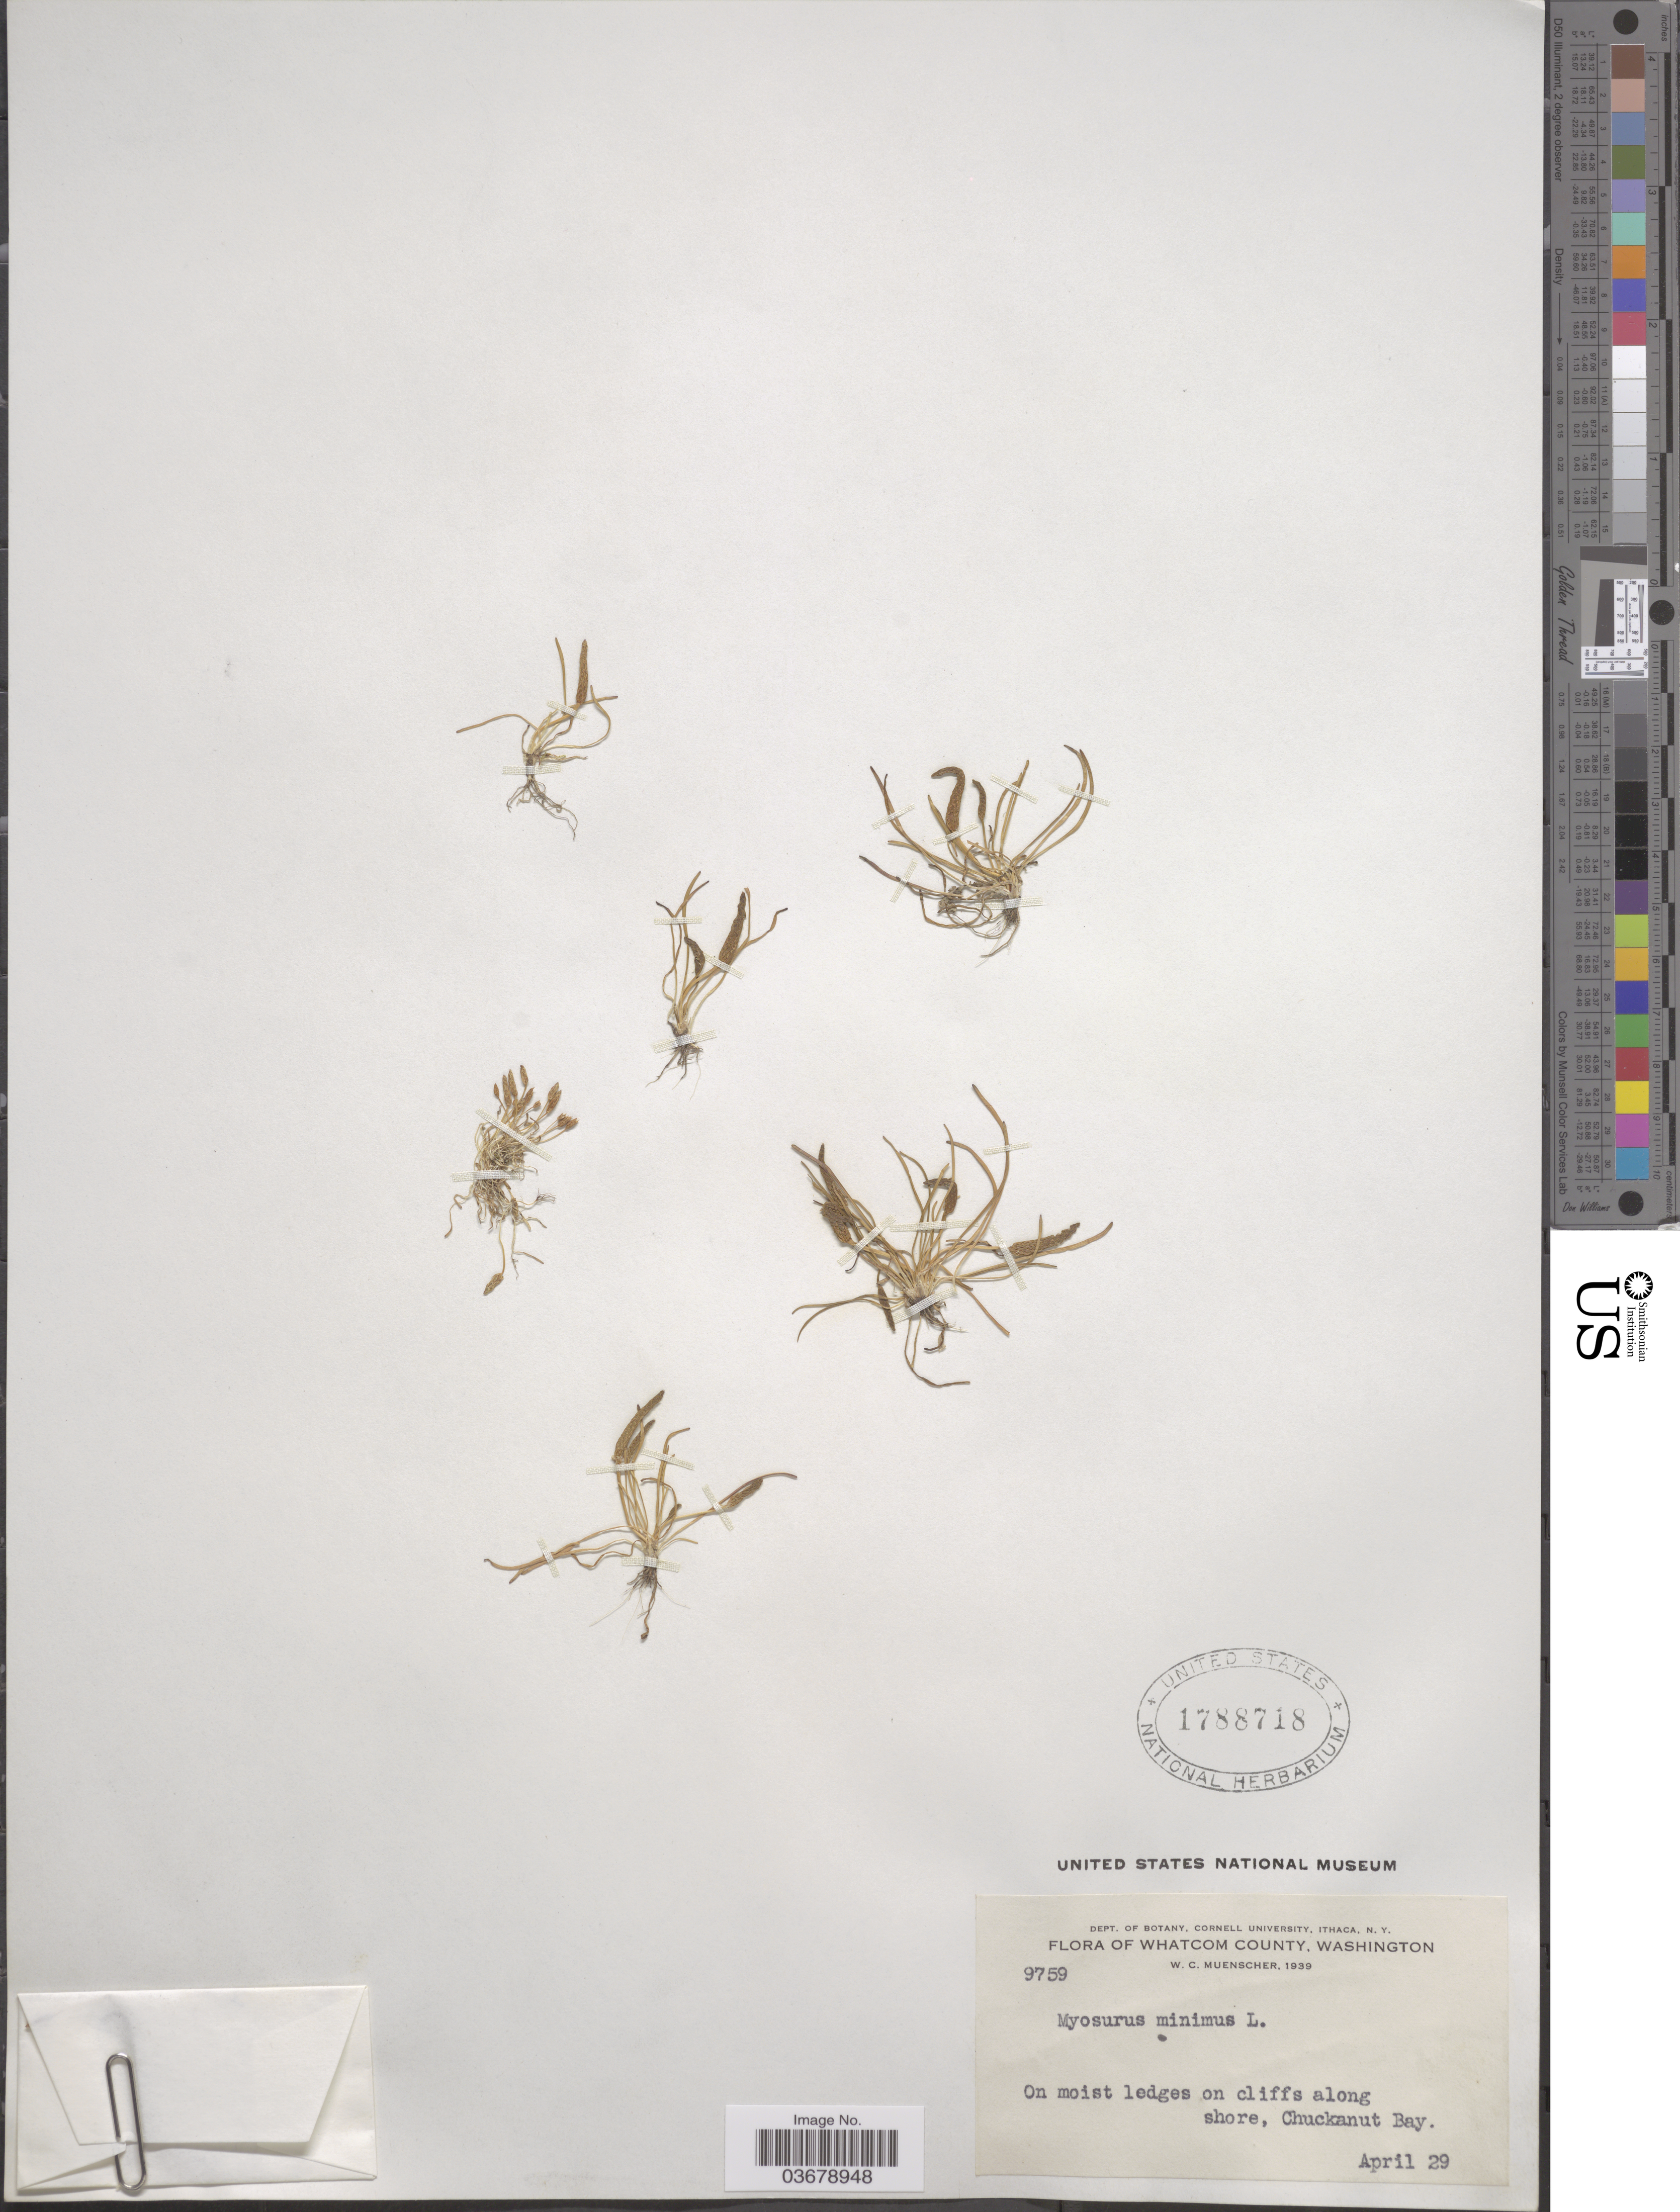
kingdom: Plantae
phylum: Tracheophyta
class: Magnoliopsida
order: Ranunculales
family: Ranunculaceae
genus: Myosurus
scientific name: Myosurus lepturus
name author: (A. Gray) Howell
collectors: W. Muenscher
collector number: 9759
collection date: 1939-04-29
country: United States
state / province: Washington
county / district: Whatcom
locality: Whatcom County. Chuckanut Bay.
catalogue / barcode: US 1788718